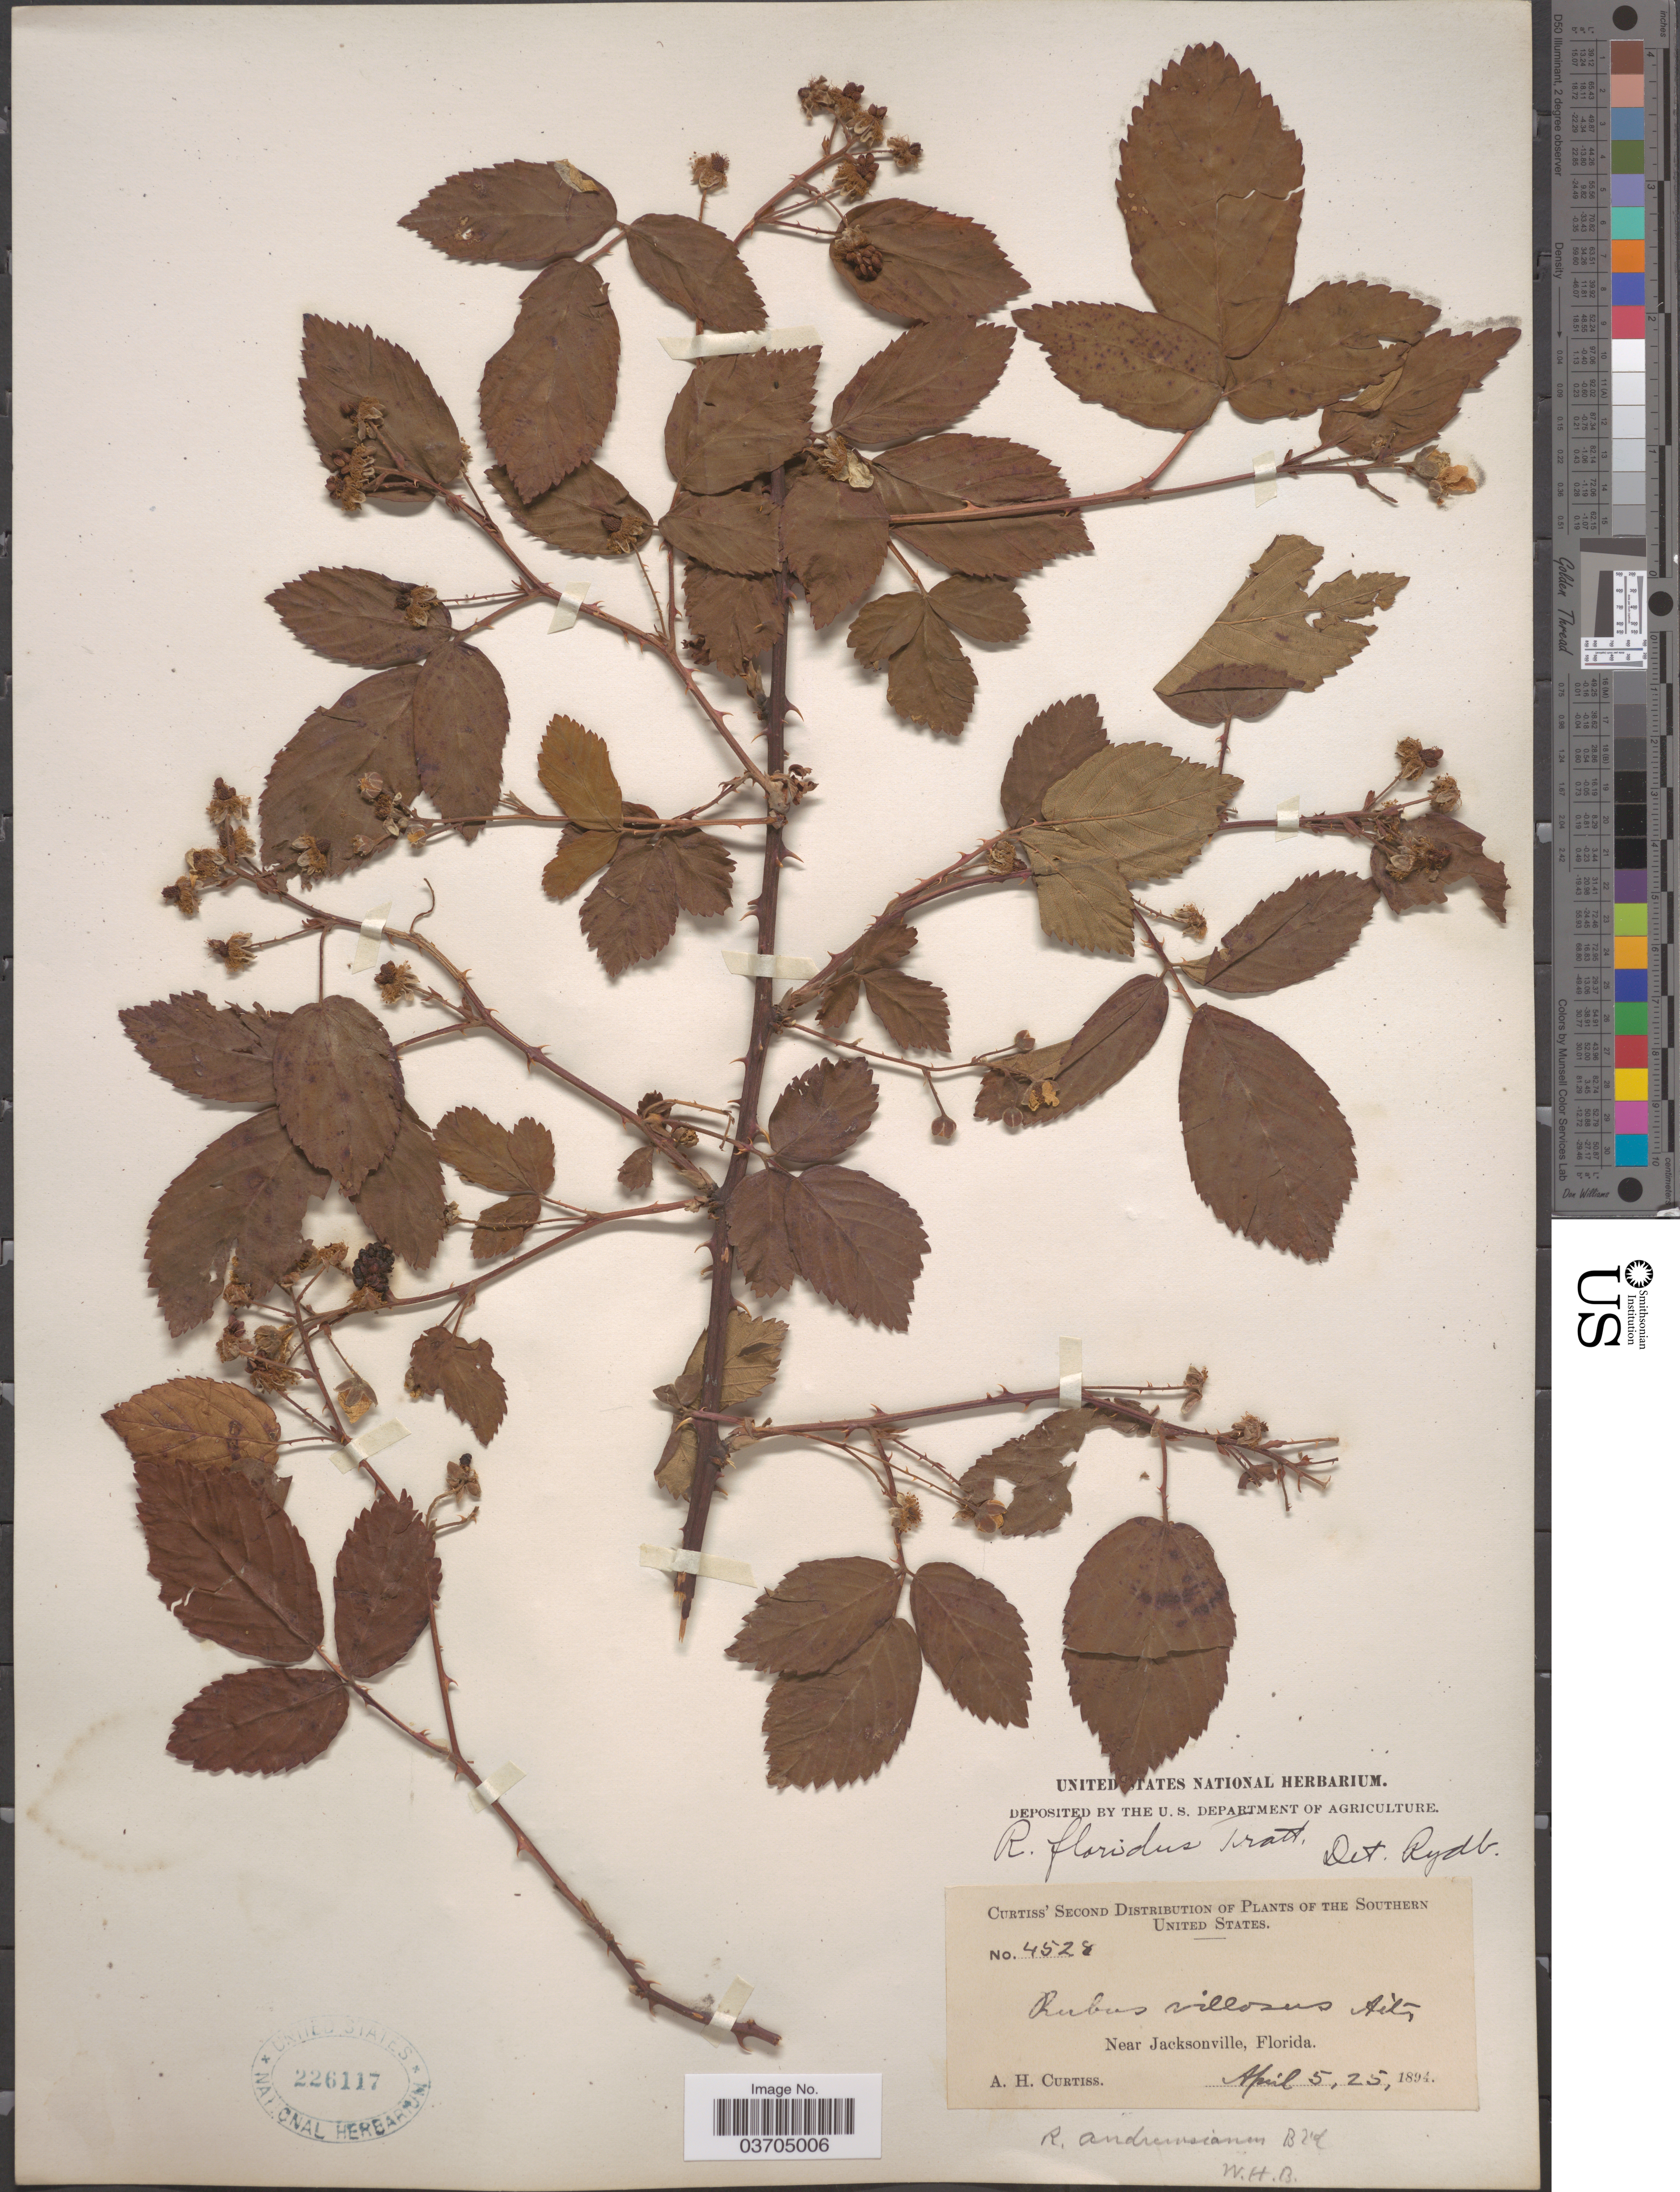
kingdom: Plantae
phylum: Tracheophyta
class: Magnoliopsida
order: Rosales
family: Rosaceae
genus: Rubus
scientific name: Rubus floridus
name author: Tratt.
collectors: A. H. Curtiss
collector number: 4528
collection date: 1894-04-05/1894-04-25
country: United States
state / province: Florida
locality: The Southern United States. Near Jacksonville.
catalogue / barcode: US 226117